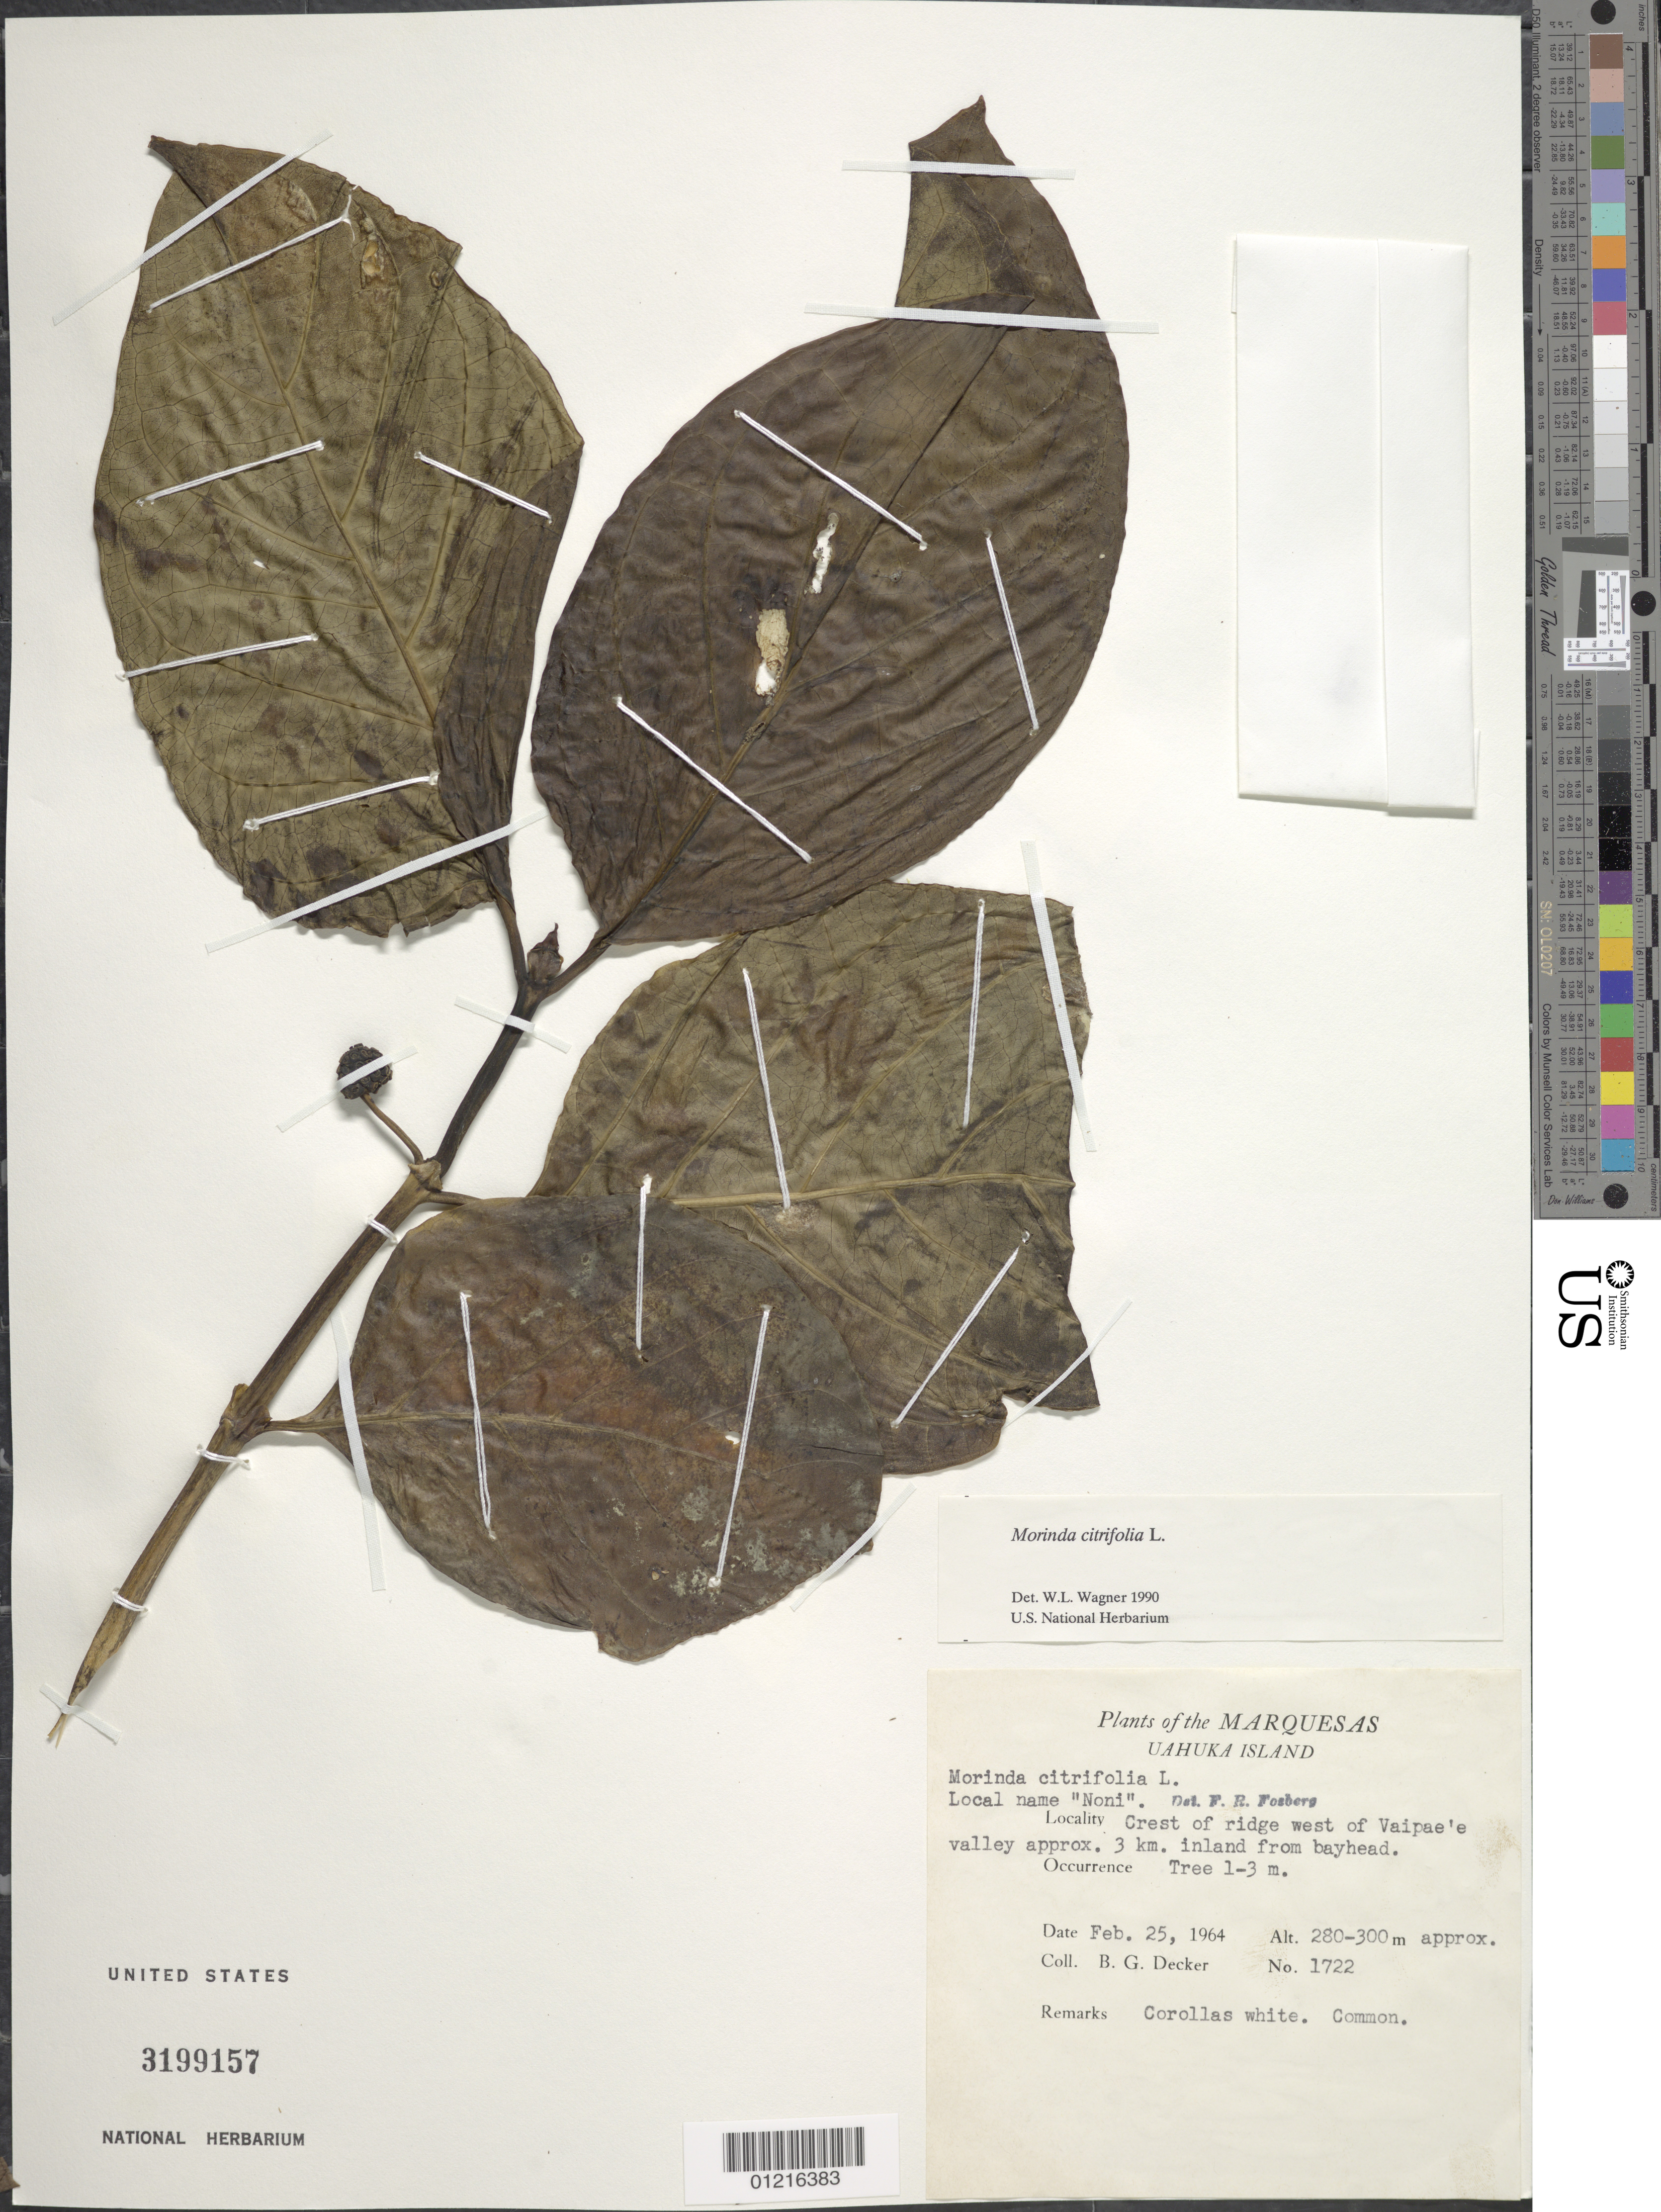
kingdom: Plantae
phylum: Tracheophyta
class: Magnoliopsida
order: Gentianales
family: Rubiaceae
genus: Morinda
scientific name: Morinda citrifolia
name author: L.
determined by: Wagner, W. L., (BOT), Smithsonian Institution - National Museum of Natural History (UNITED STATES)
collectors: B. G. Decker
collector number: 1722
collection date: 1964-02-25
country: French Polynesia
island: Ua Huka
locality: crest of ridge W of Vaipae'e Valley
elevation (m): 280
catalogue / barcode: US 3199157